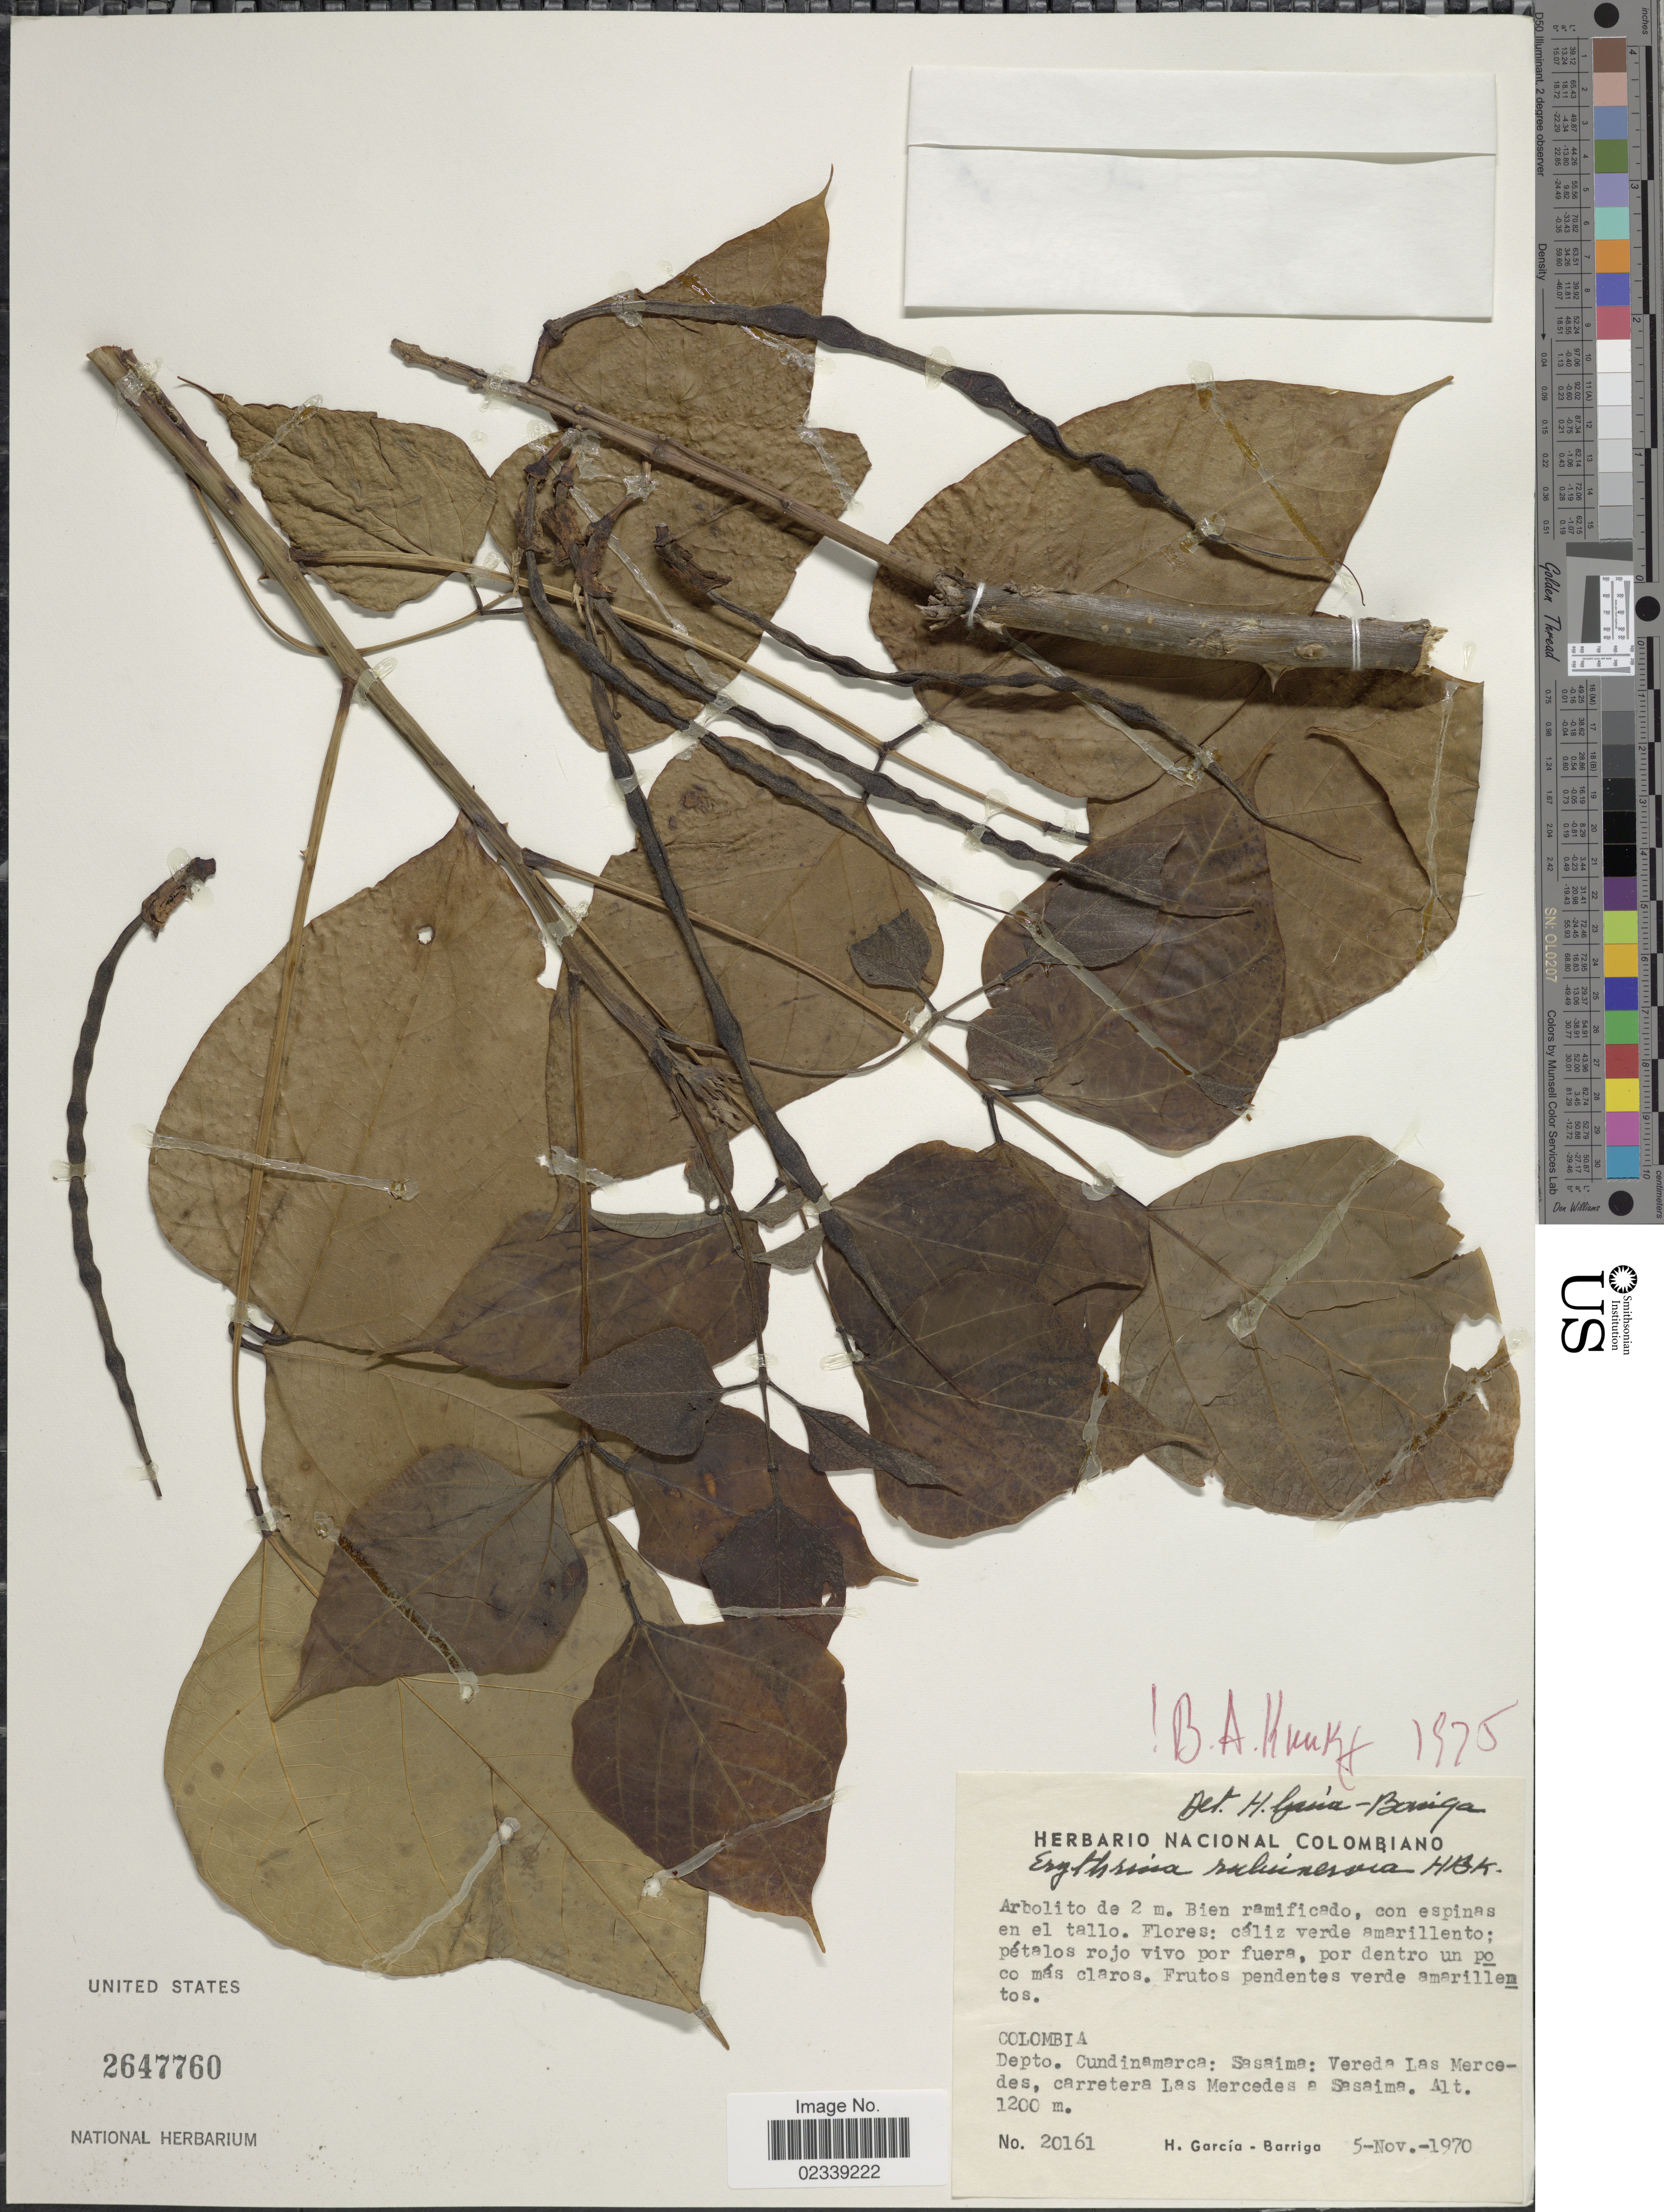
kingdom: Plantae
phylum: Tracheophyta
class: Magnoliopsida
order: Fabales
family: Fabaceae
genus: Erythrina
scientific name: Erythrina rubrinervia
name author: Kunth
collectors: H. García Barriga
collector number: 20161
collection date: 1970-11-05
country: Colombia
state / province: Cundinamarca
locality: Sasaima, Vereda Las Mercedes, carretera Las Mercedes a Sasaima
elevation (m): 1200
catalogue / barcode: US 2647760